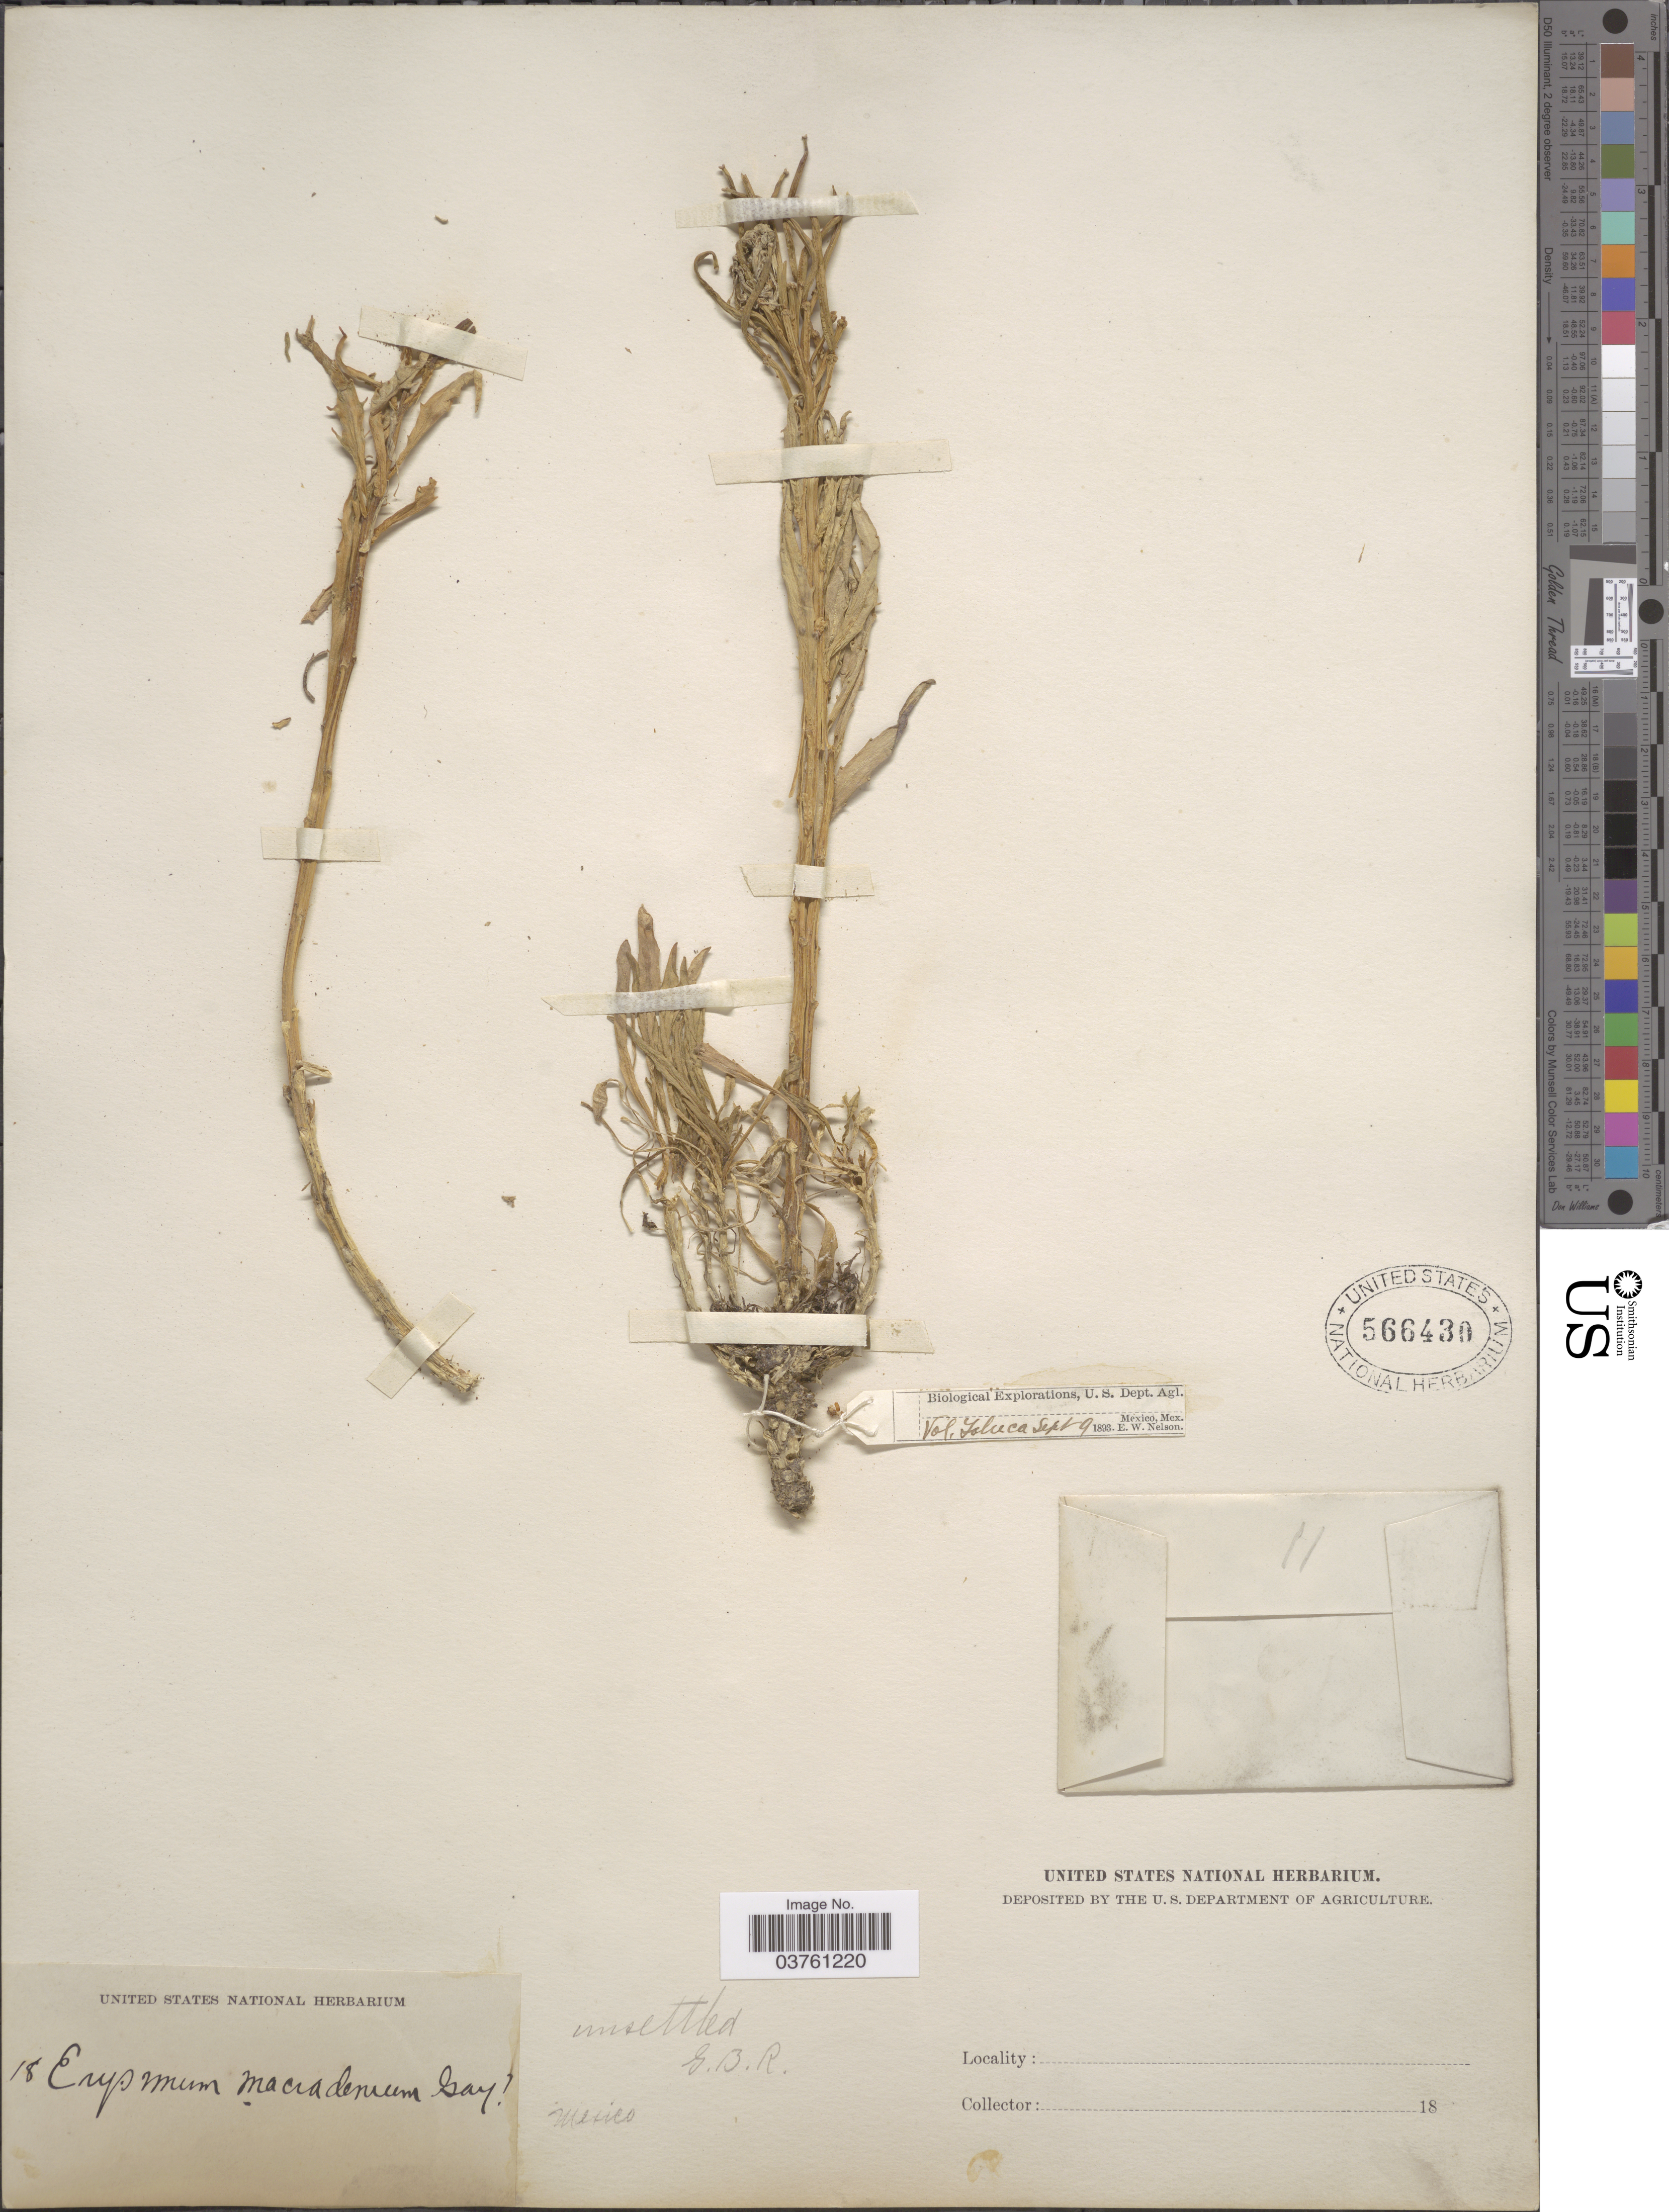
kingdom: Plantae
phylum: Tracheophyta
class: Magnoliopsida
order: Brassicales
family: Brassicaceae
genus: Erysimum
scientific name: Erysimum macradenium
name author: J. Gay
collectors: E. W. Nelson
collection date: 1893-09-09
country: Mexico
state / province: México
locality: Vol. Toluca.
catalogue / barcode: US 566430